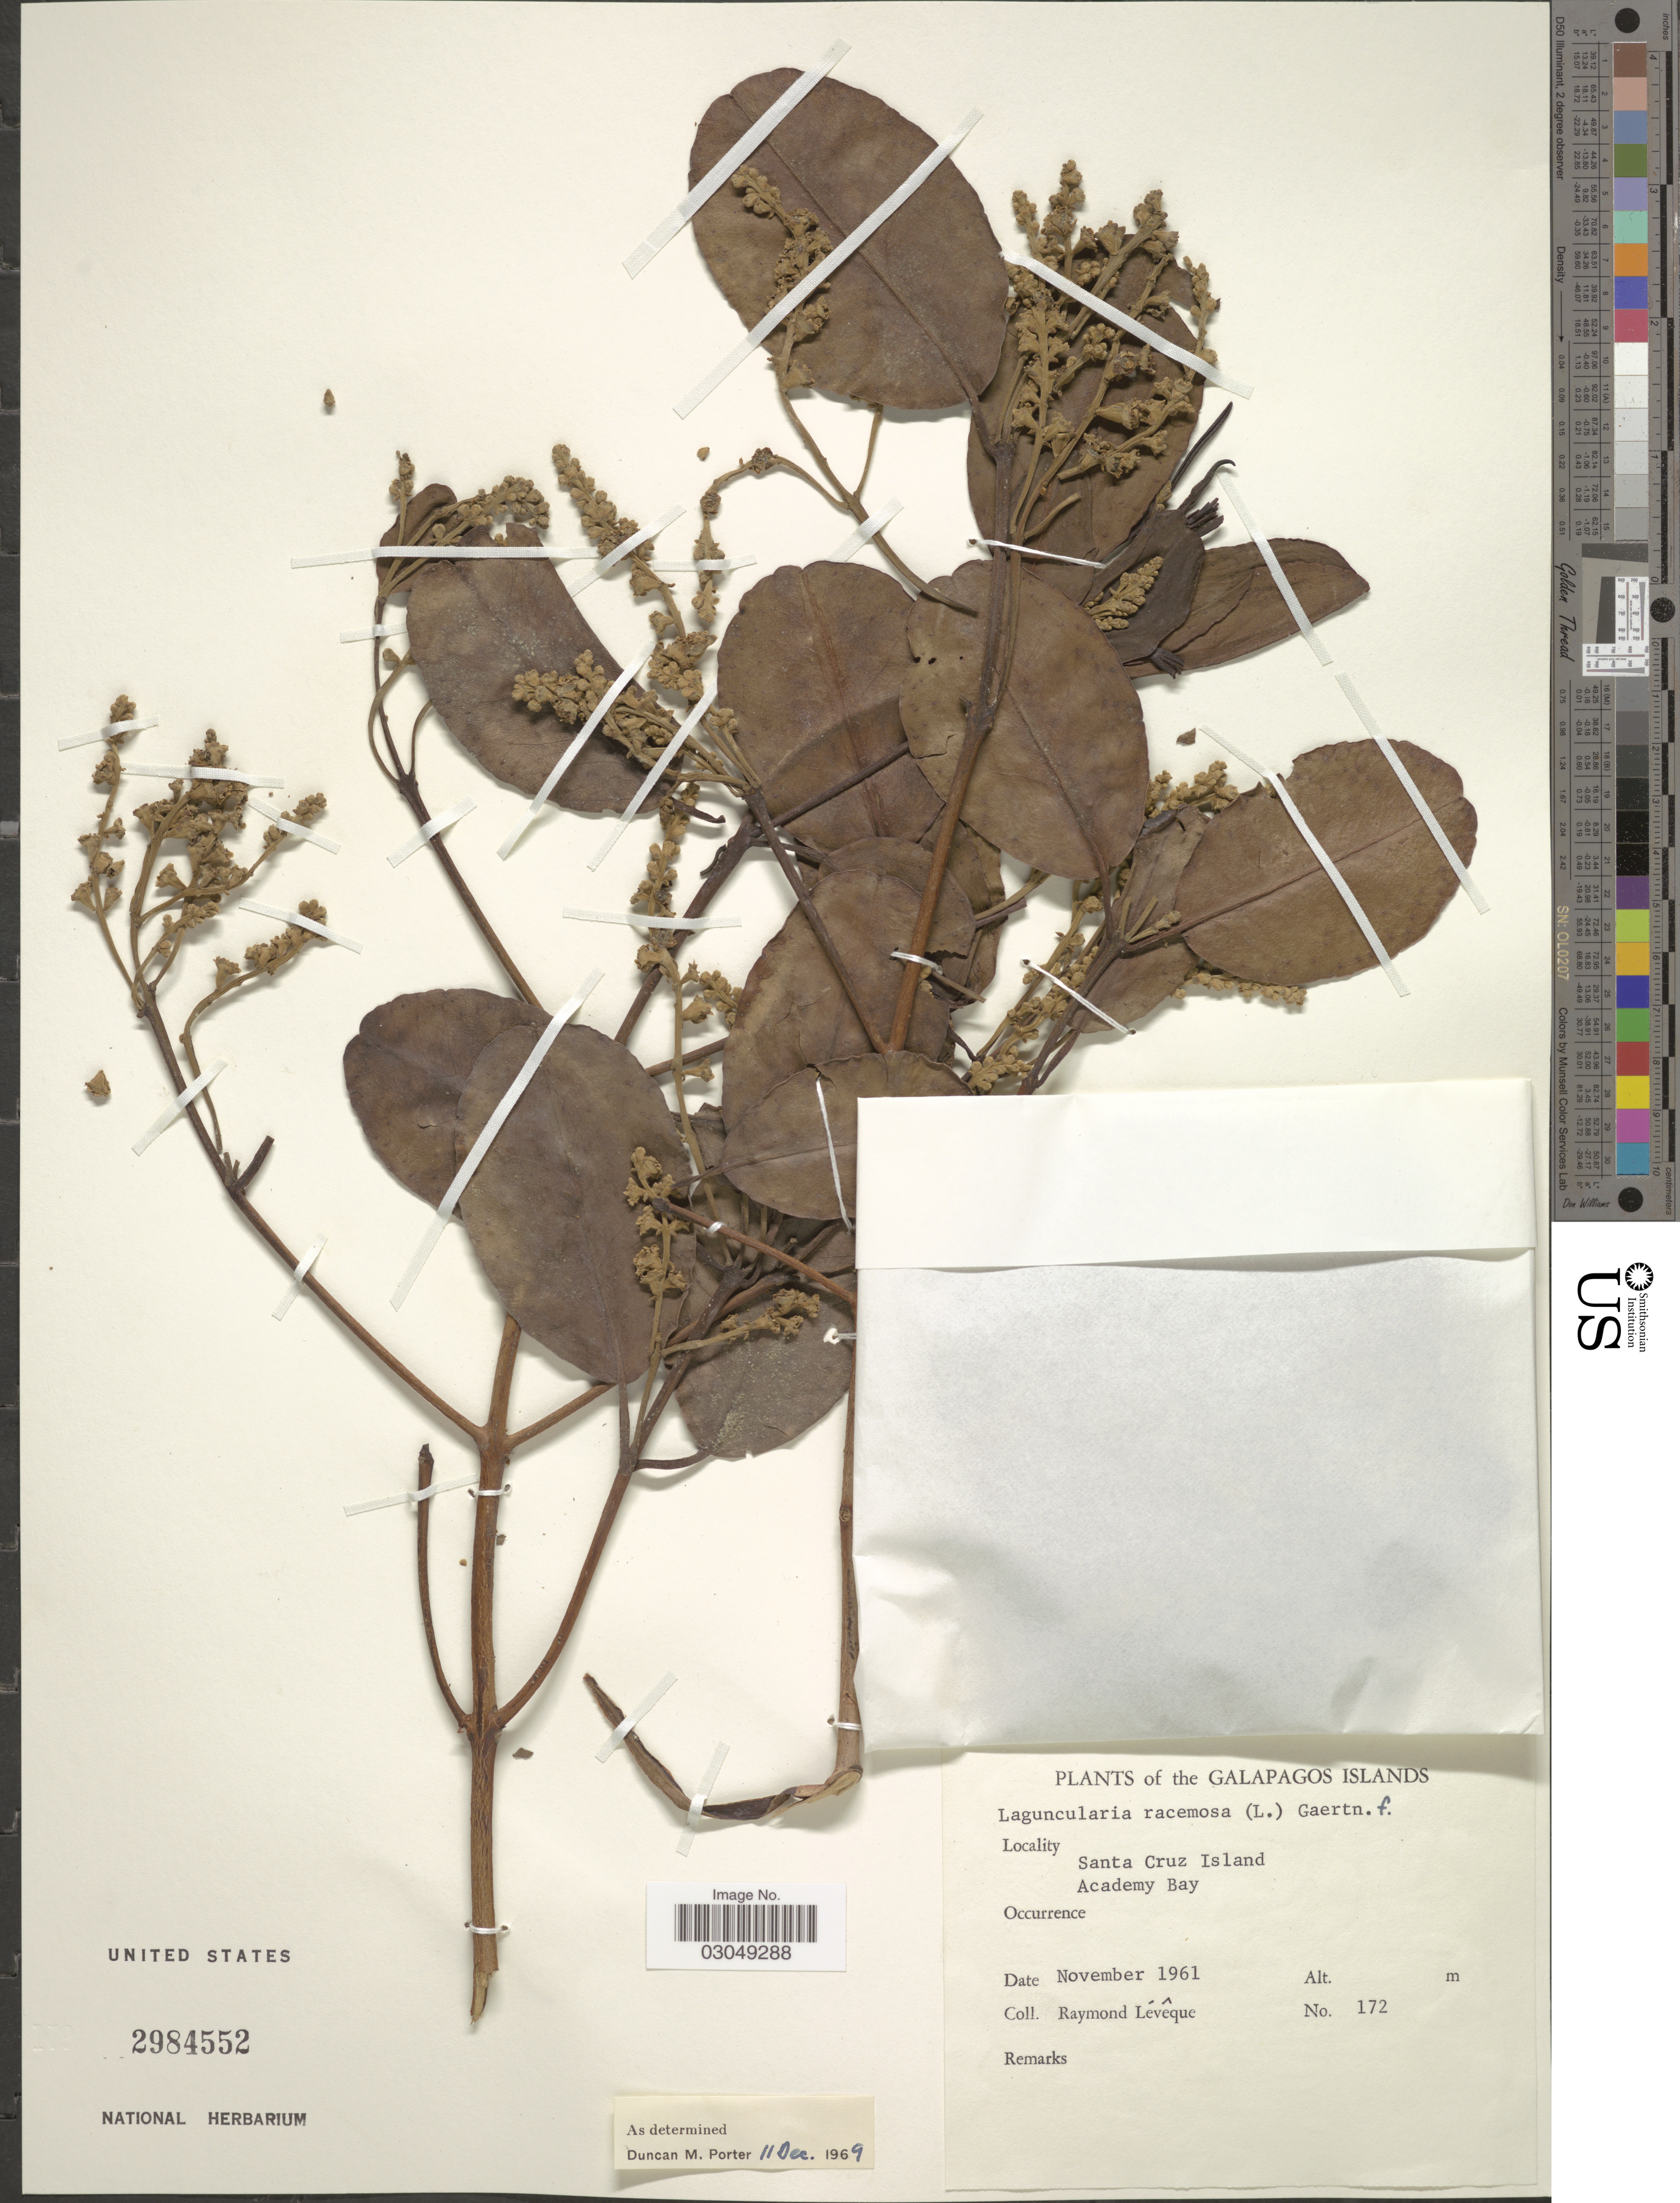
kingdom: Plantae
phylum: Tracheophyta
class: Magnoliopsida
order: Myrtales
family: Combretaceae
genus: Laguncularia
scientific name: Laguncularia racemosa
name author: (L.) C.F. Gaertn.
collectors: R. Lévêque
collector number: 172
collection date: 1961-11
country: Ecuador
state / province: Colón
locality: The Galapagos Islands. Santa Cruz Island Academy Bay.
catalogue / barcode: US 2984552